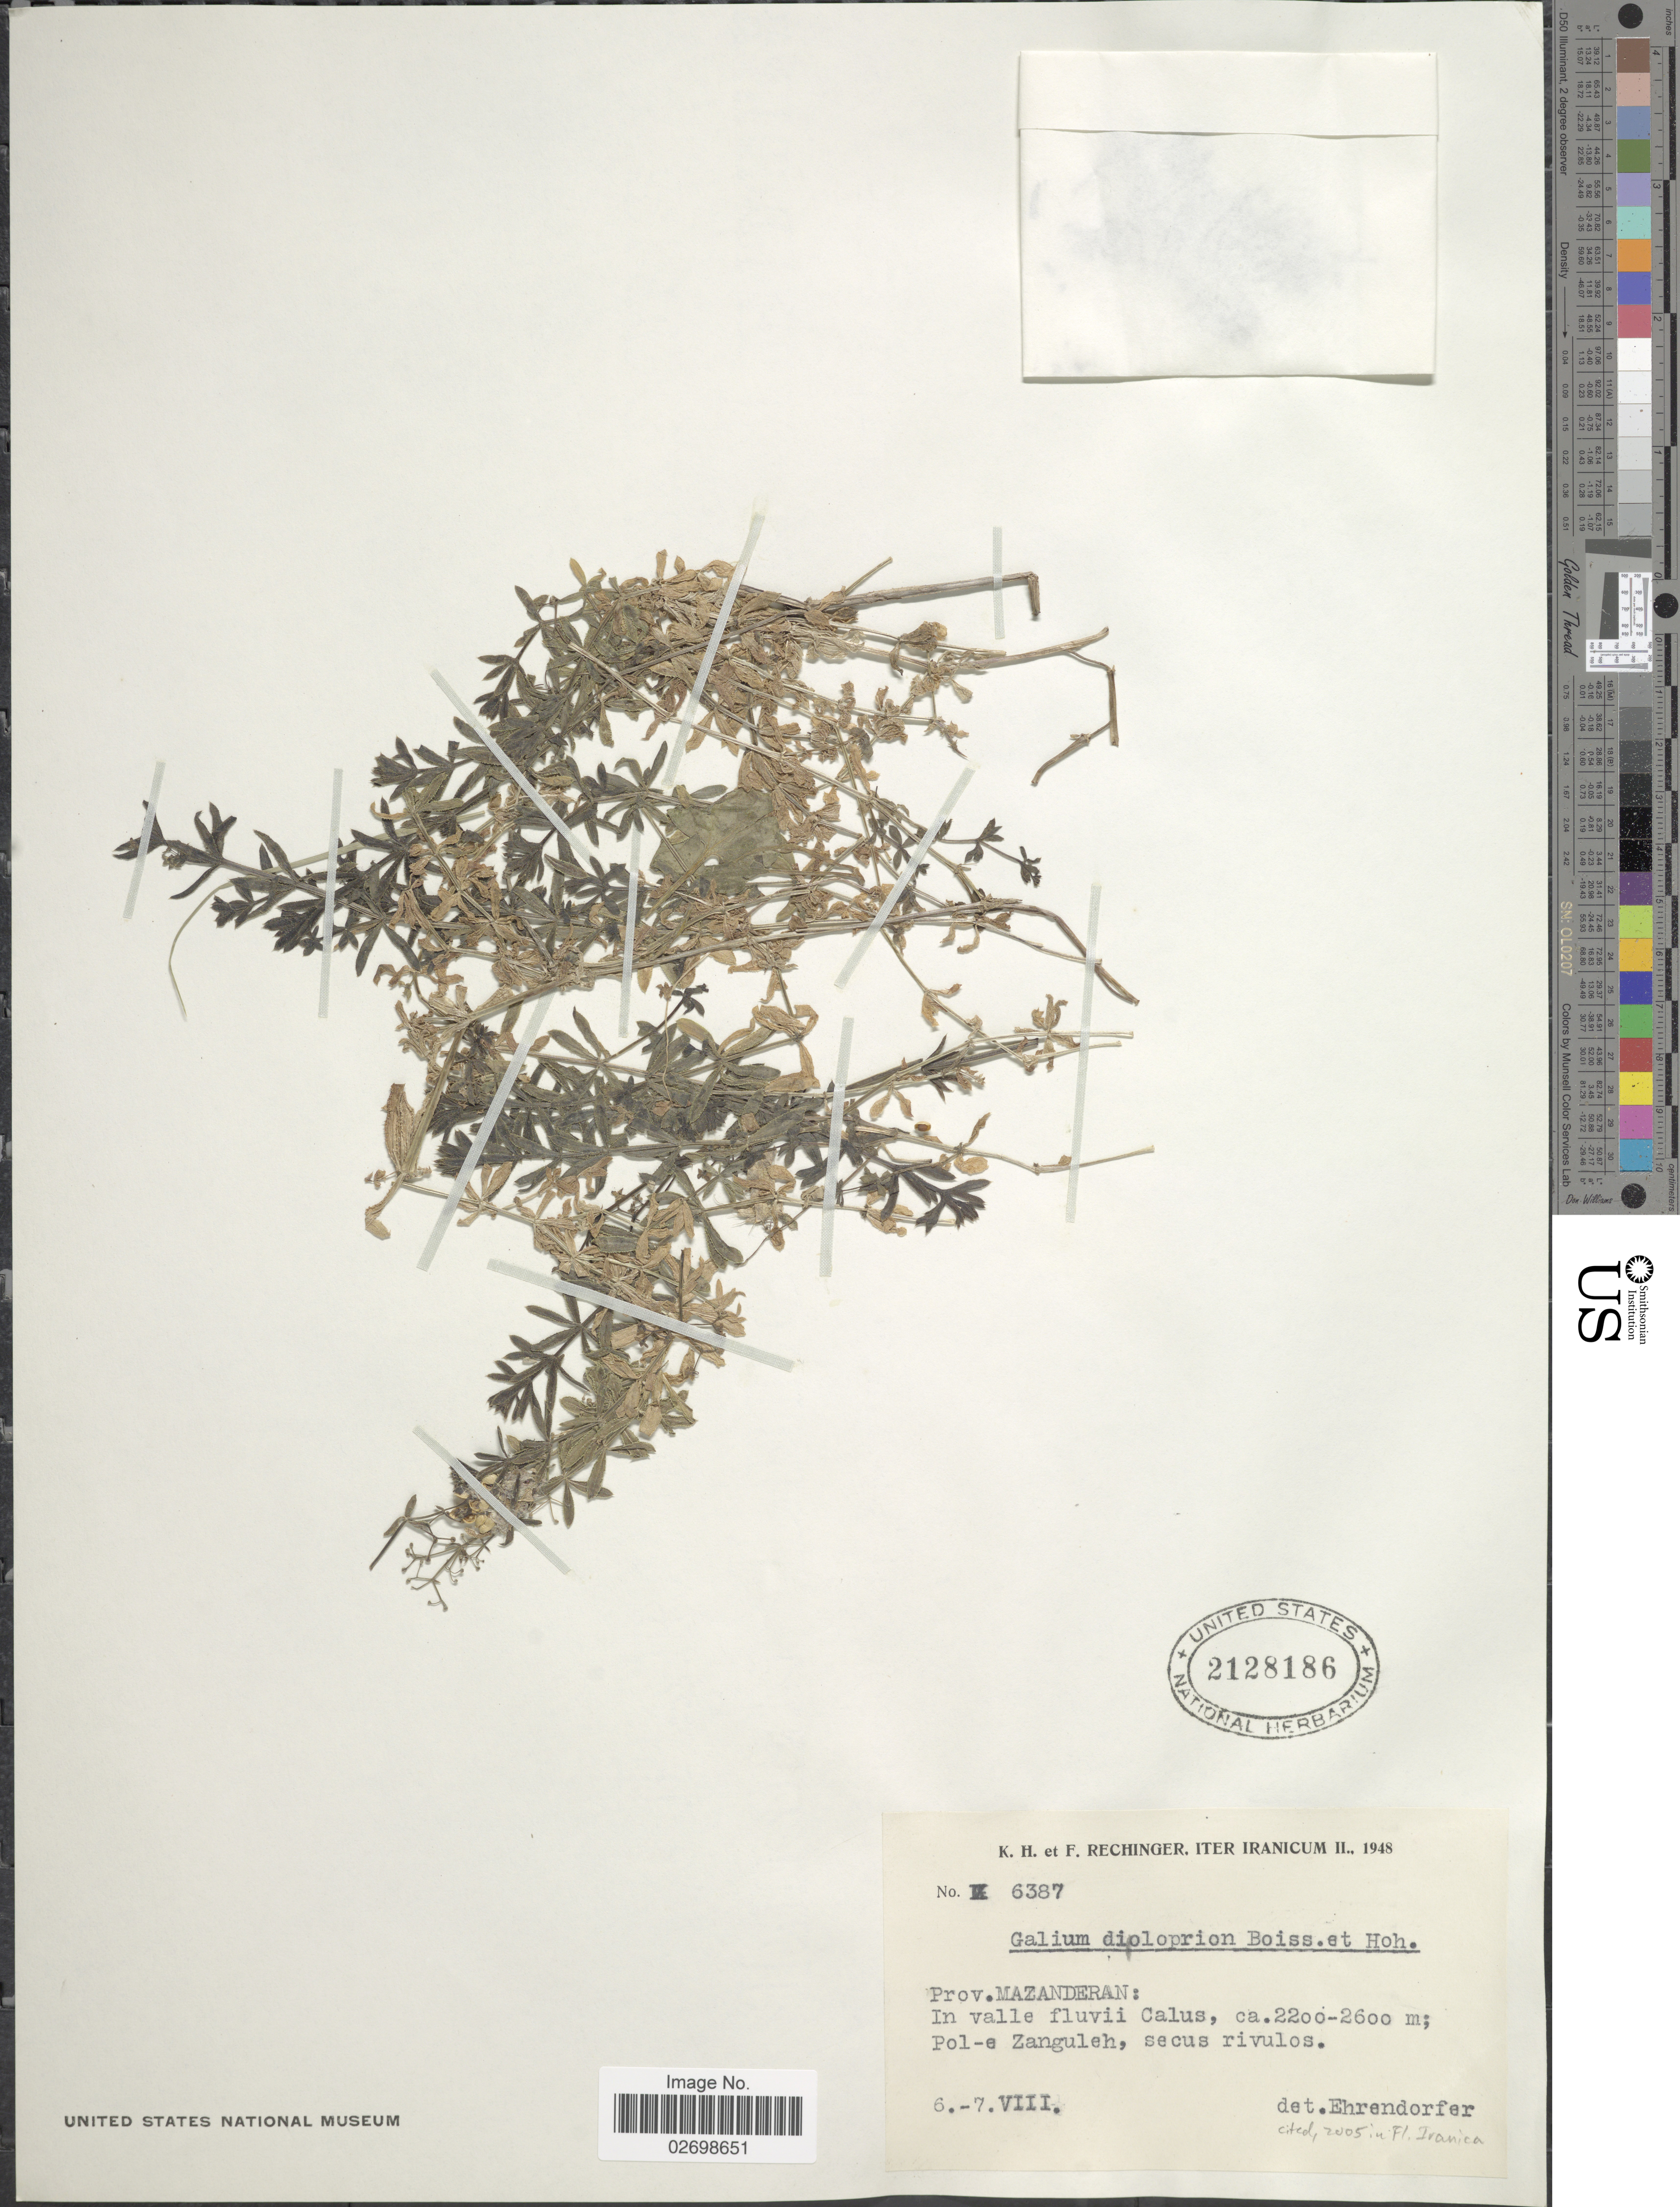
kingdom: Plantae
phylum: Tracheophyta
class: Magnoliopsida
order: Gentianales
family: Rubiaceae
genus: Galium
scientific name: Galium diploprion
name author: Boiss. & Hohen. in Boiss.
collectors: K. H. Rechinger & F. Rechinger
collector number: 6387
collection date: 1948-08-06/1948-08-07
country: Iran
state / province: Mazandaran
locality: Prov. Mazanderan: In valle fluvii Calus, Pol-e Zanguleh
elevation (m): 2200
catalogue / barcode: US 2128186